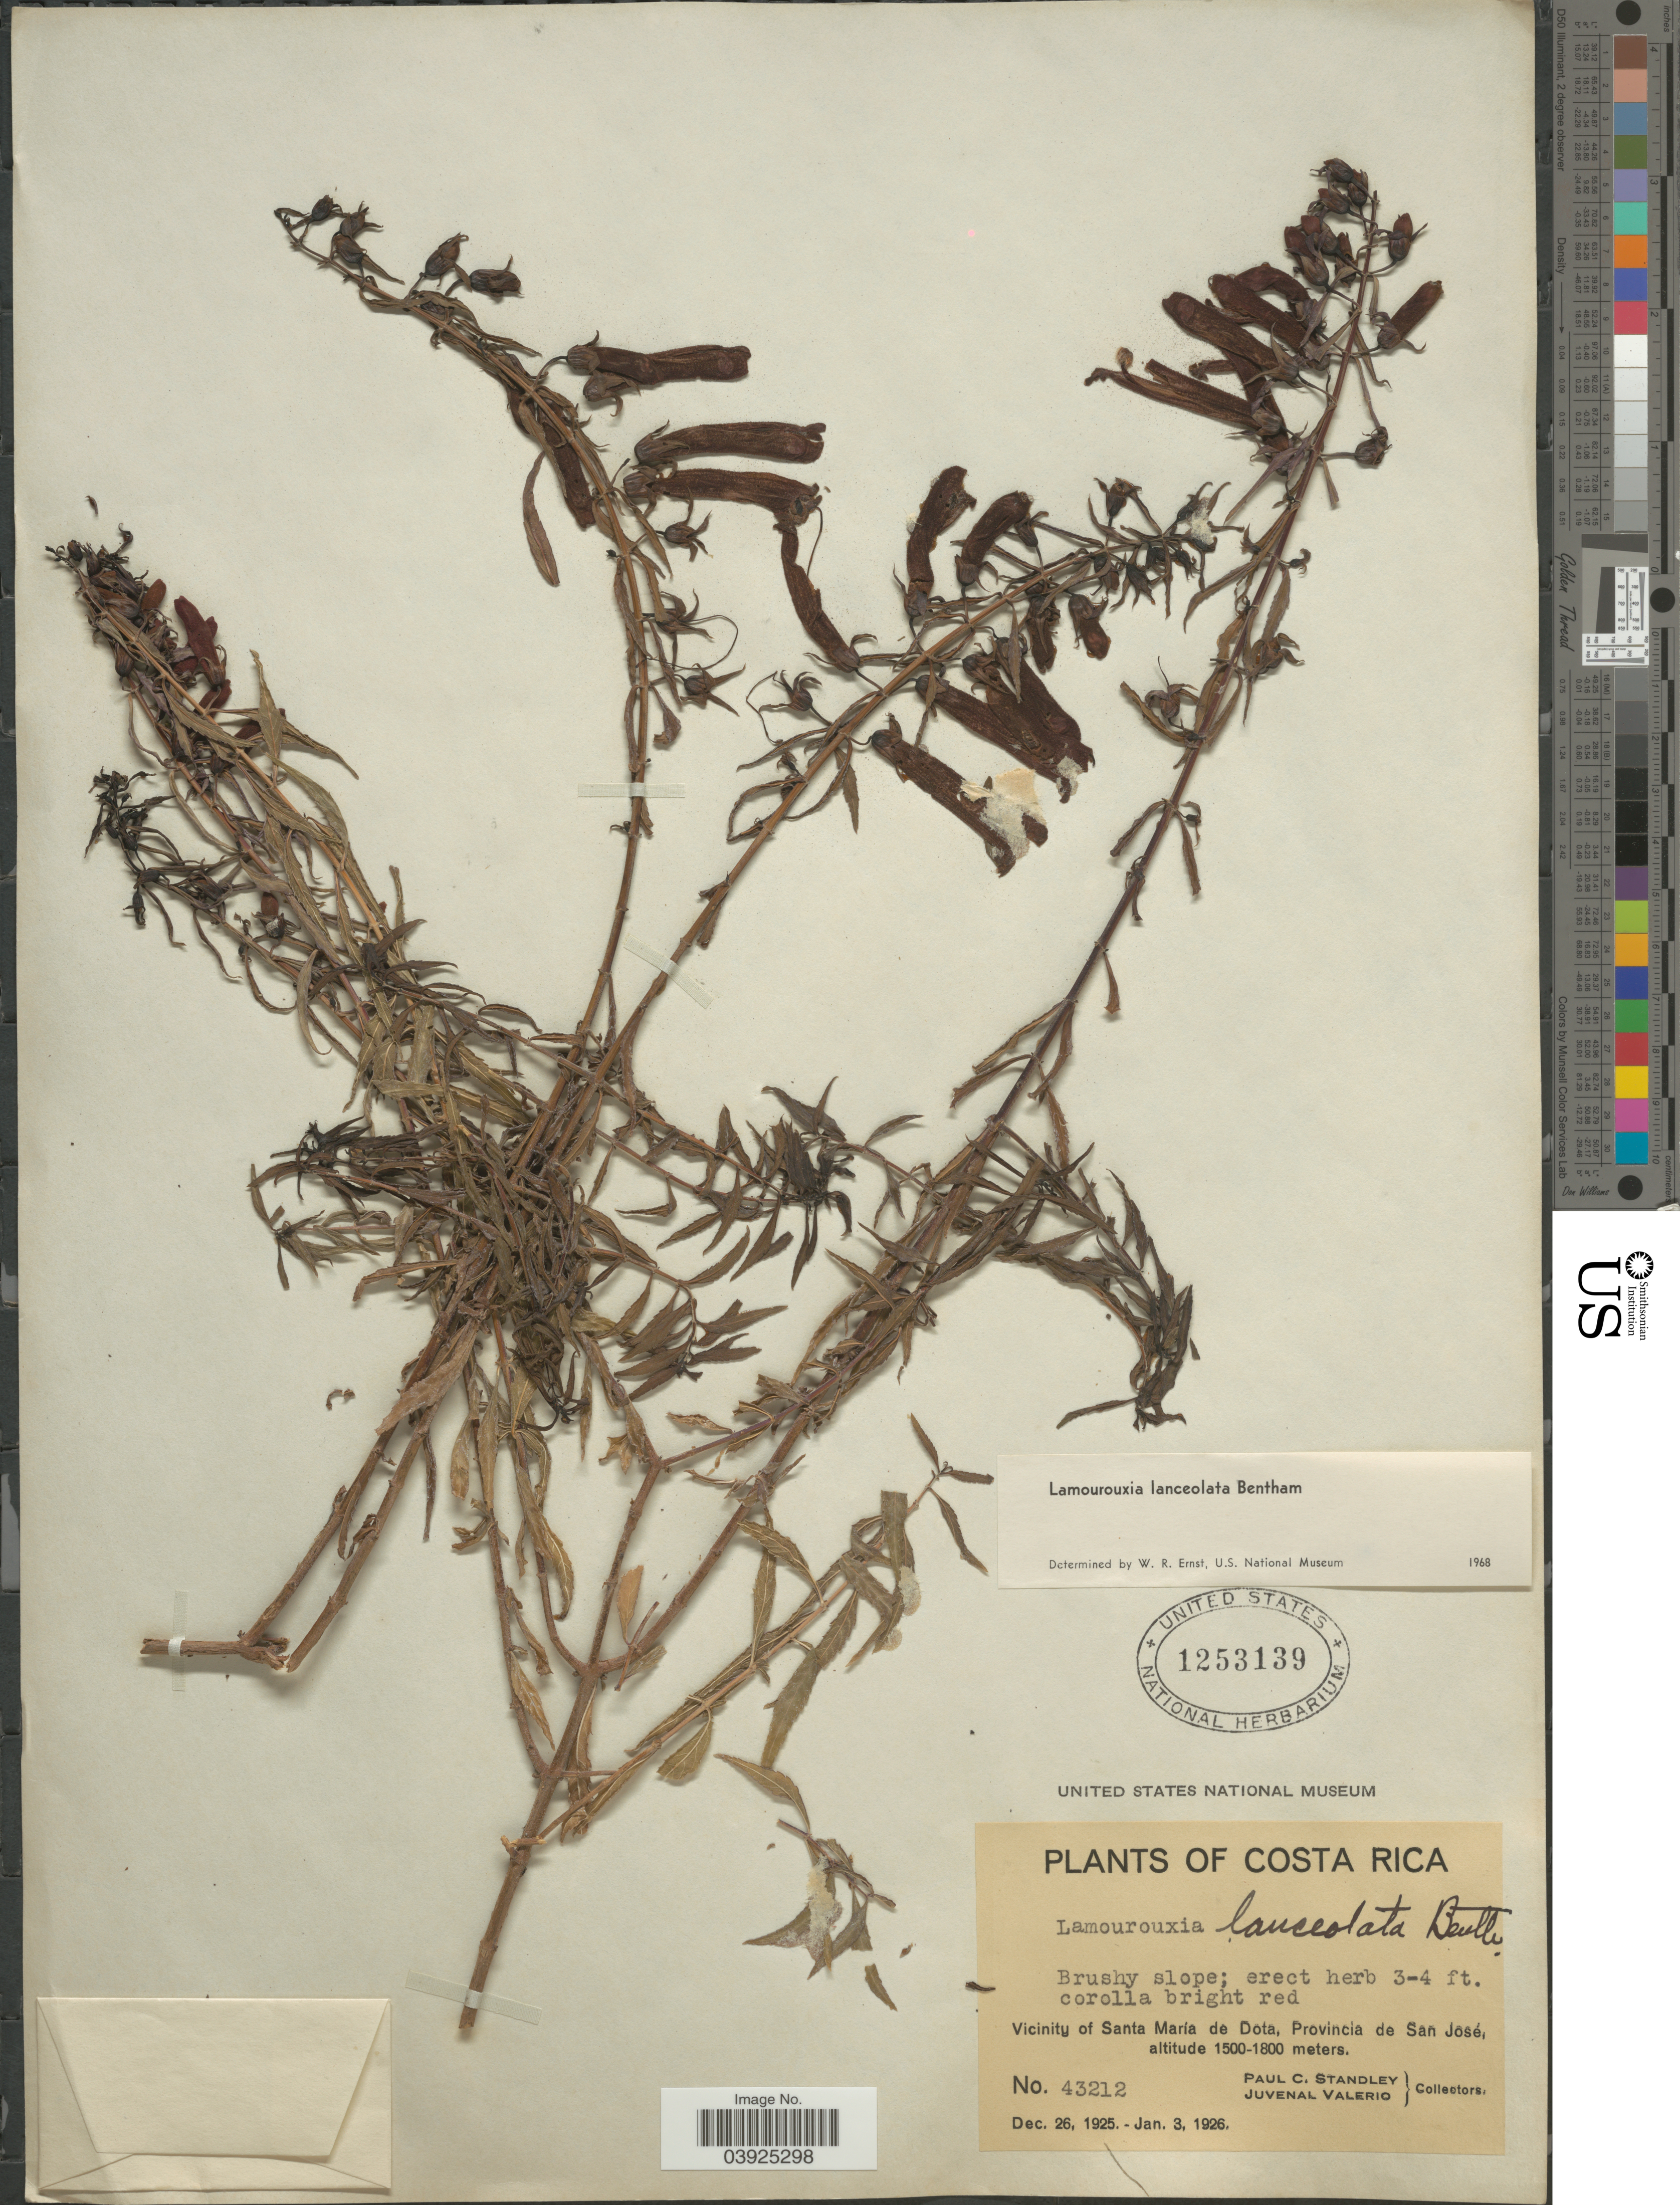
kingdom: Plantae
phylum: Tracheophyta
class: Magnoliopsida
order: Lamiales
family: Orobanchaceae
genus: Lamourouxia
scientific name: Lamourouxia lanceolata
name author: Benth.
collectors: P. C. Standley & J. Valerio R.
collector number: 43212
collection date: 1925-12-26/1926-01-03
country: Costa Rica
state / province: San José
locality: Vicinity of Santa María de Dota.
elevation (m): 1500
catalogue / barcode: US 1253139